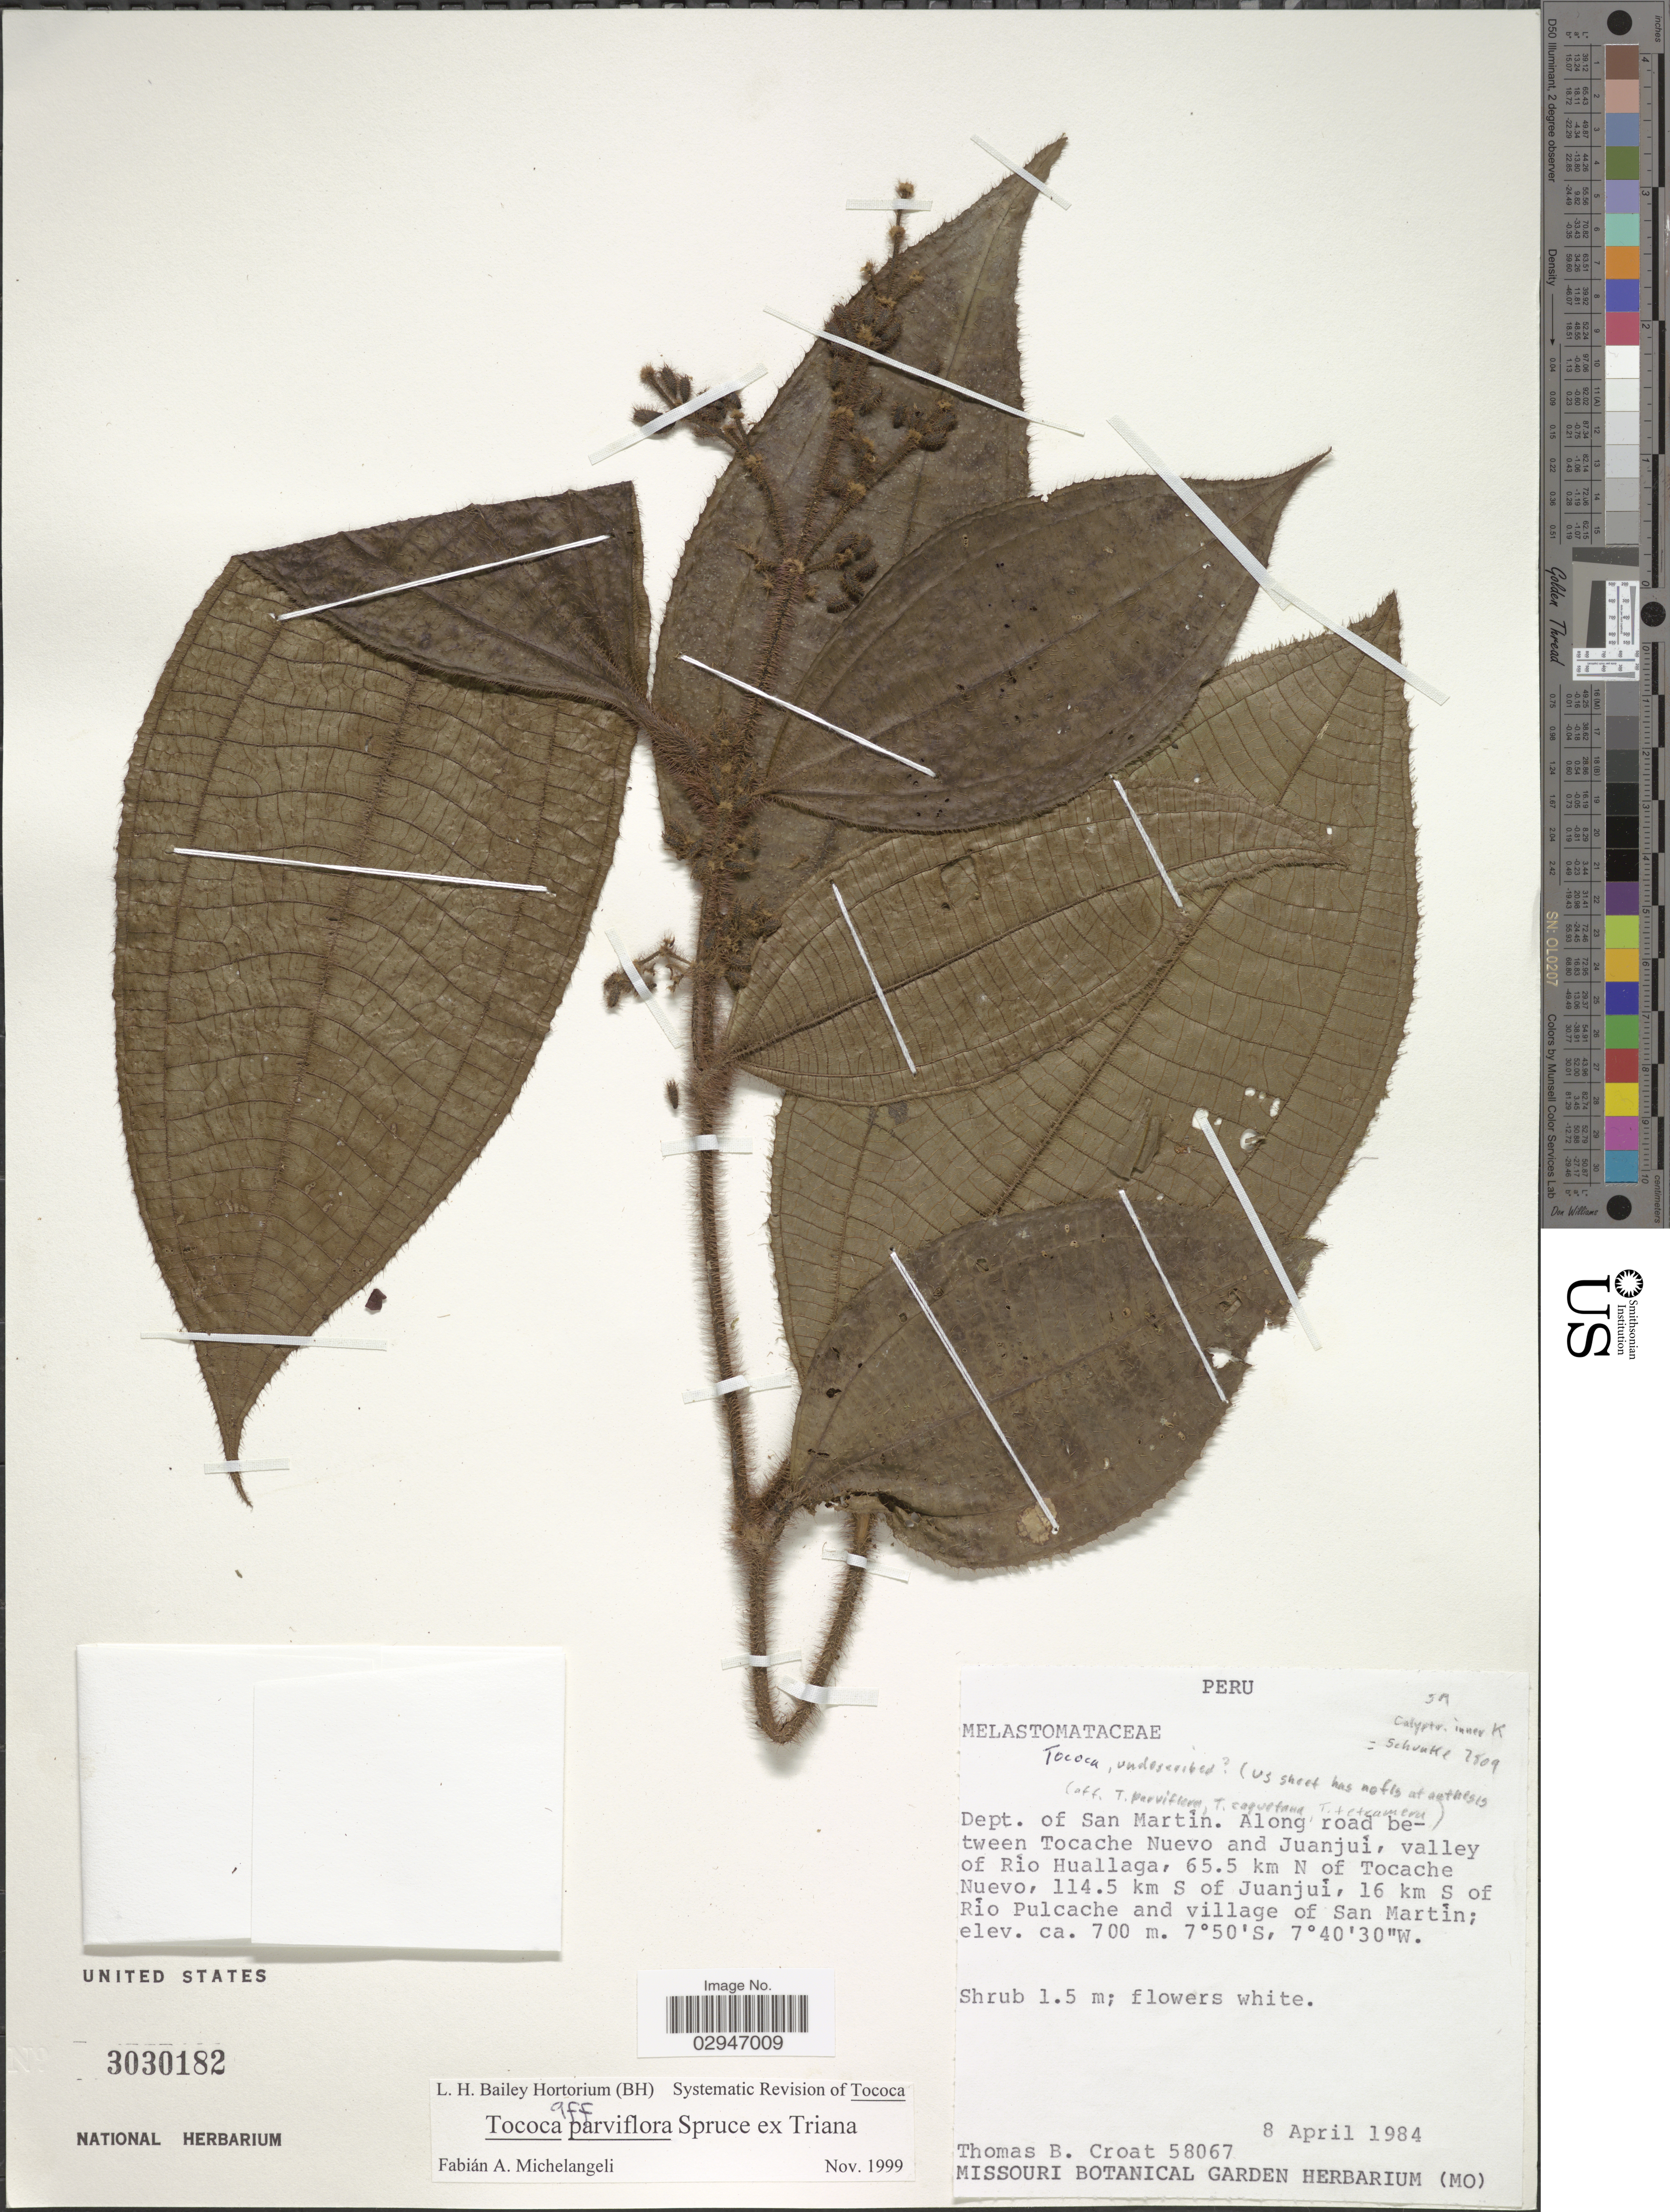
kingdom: Plantae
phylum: Tracheophyta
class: Magnoliopsida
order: Myrtales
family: Melastomataceae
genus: Tococa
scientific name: Tococa parviflora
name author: Spruce ex Triana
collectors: T. B. Croat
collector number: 58067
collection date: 1984-04-08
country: Peru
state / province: San Martín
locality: Dept. of San Martin. Along road between Tocache Nuevo and Juanjuí, valley of Río Huallaga, 65.5 km N of Tocache Nuevo, 114.5 km S of Juanjuí, 16 km S of Río Pulcache and village of San Martín.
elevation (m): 700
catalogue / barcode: US 3030182